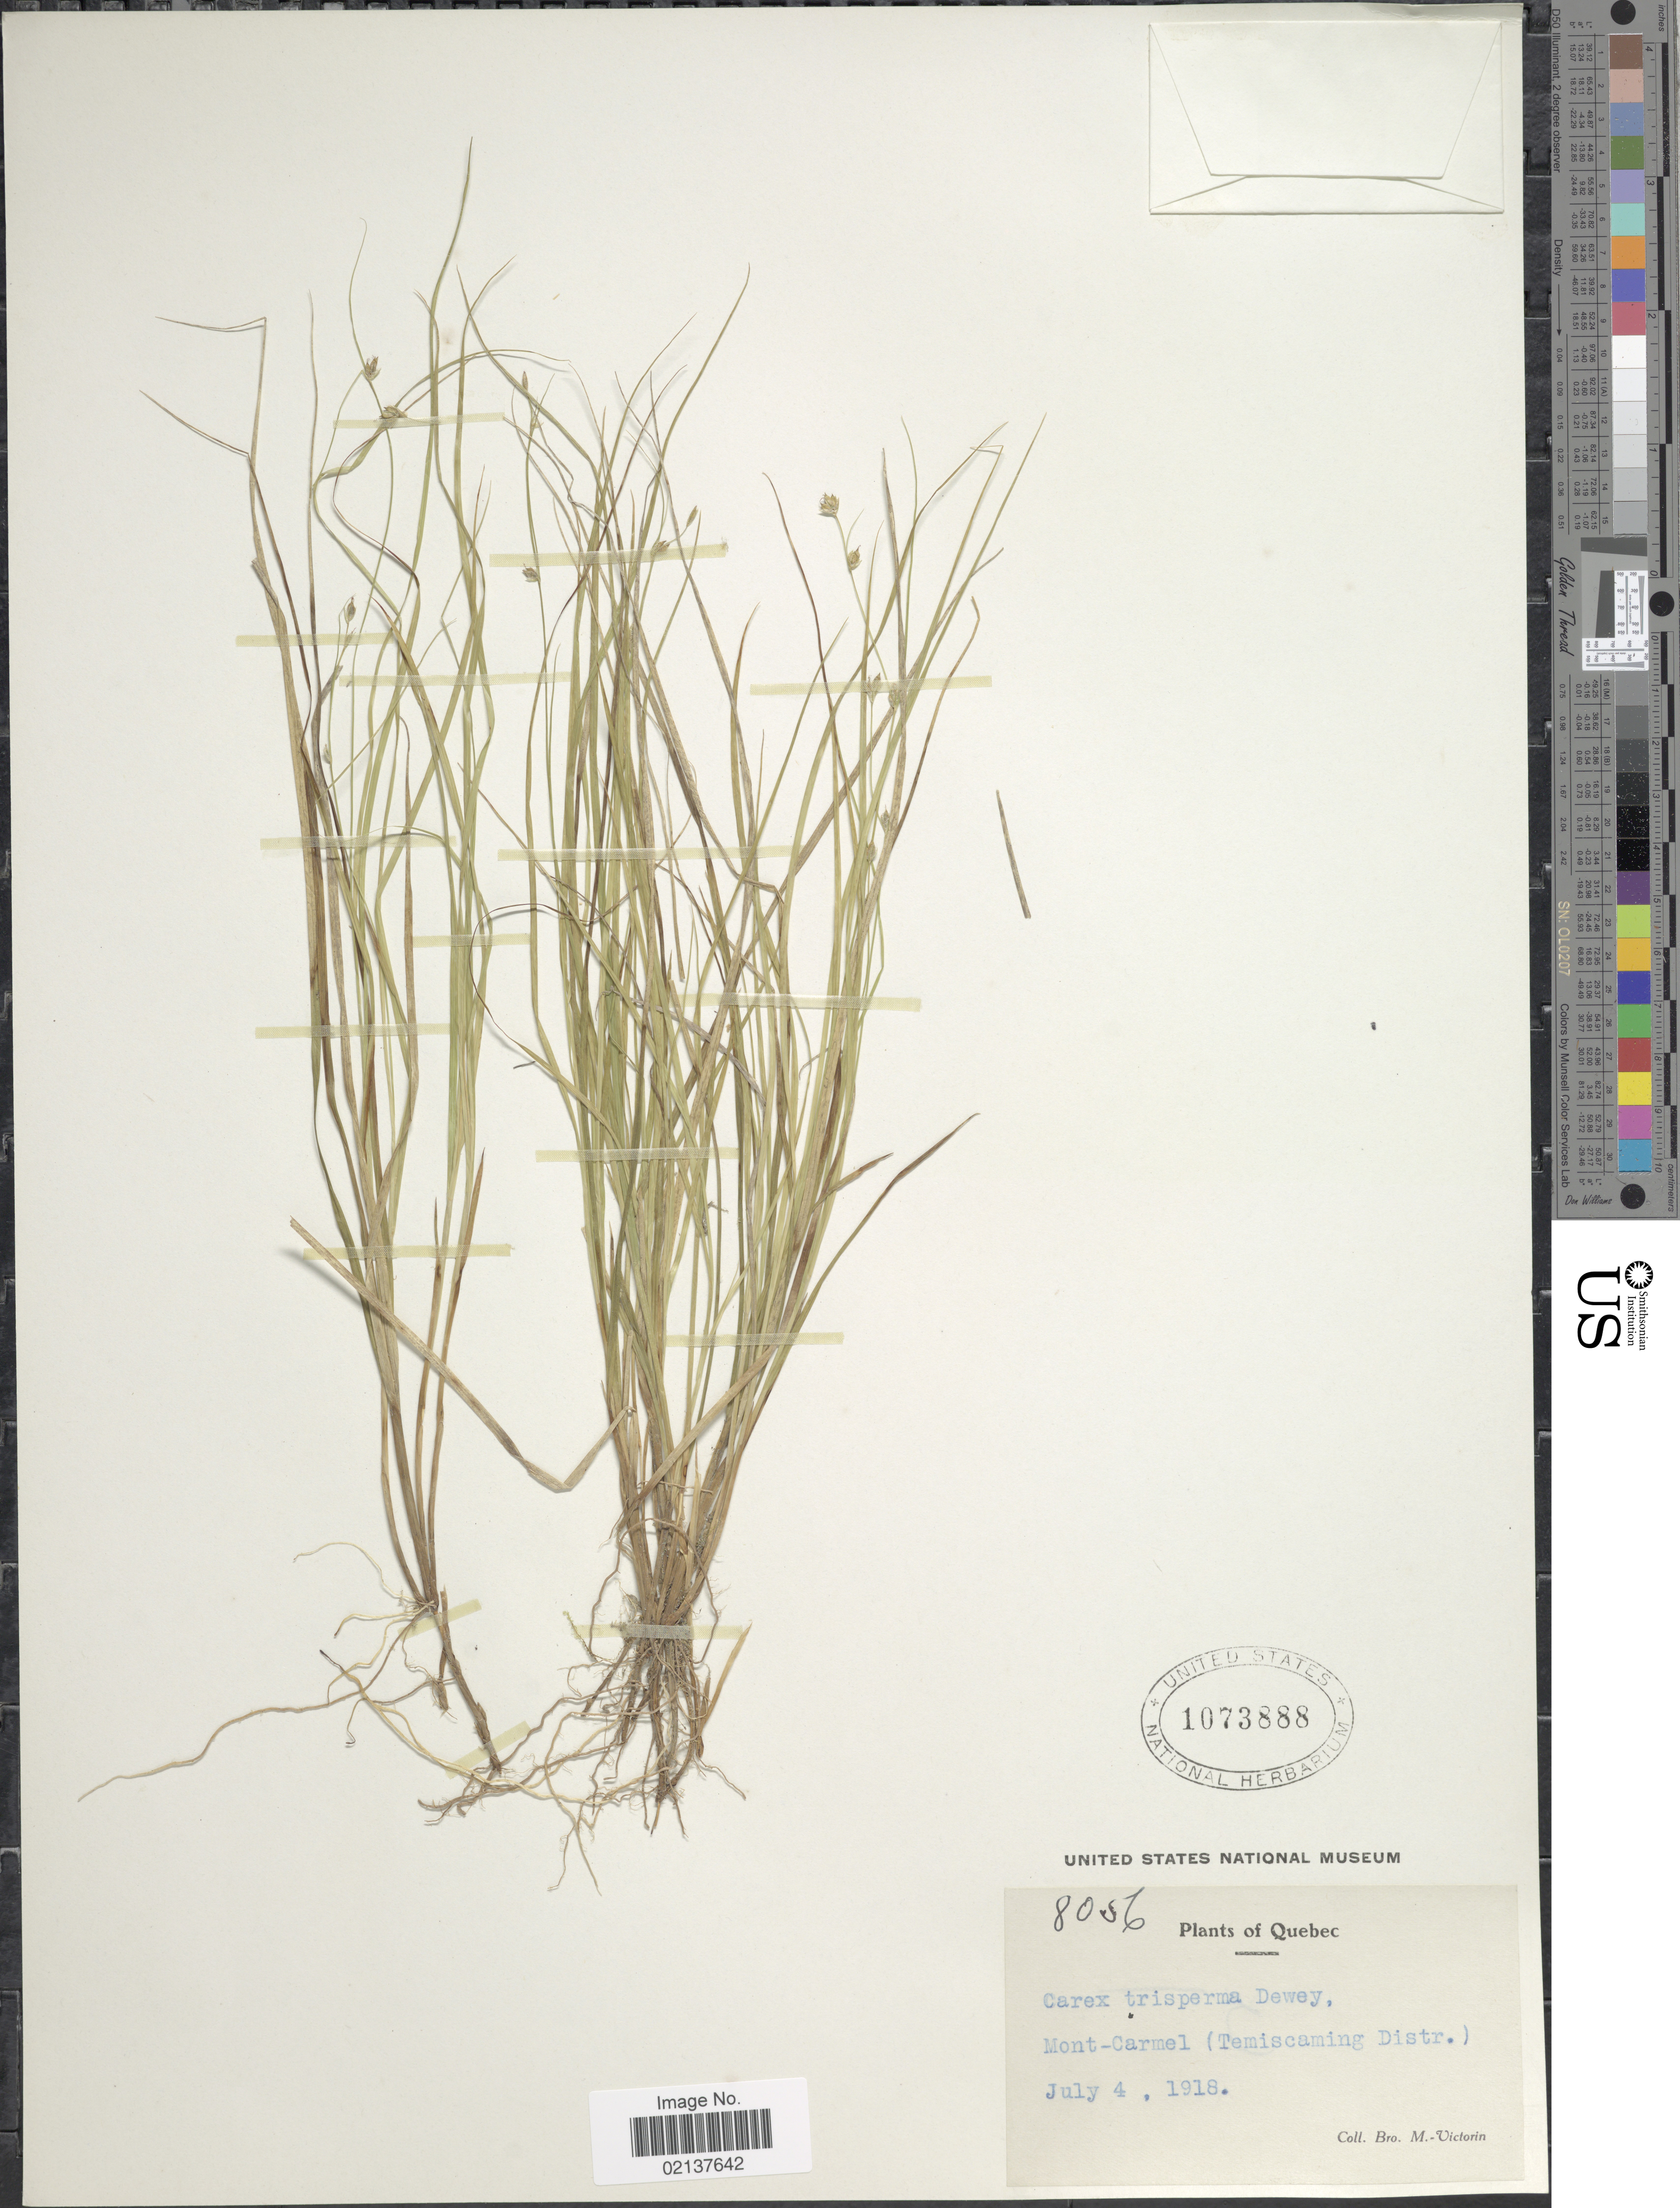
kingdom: Plantae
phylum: Tracheophyta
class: Liliopsida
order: Poales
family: Cyperaceae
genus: Carex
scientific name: Carex trisperma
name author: Dewey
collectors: Fr. Marie-Victorin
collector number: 8056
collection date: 1918-07-04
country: Canada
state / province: Quebec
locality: Mont-Carmel (Temiscaming Distr.)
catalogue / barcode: US 1073888